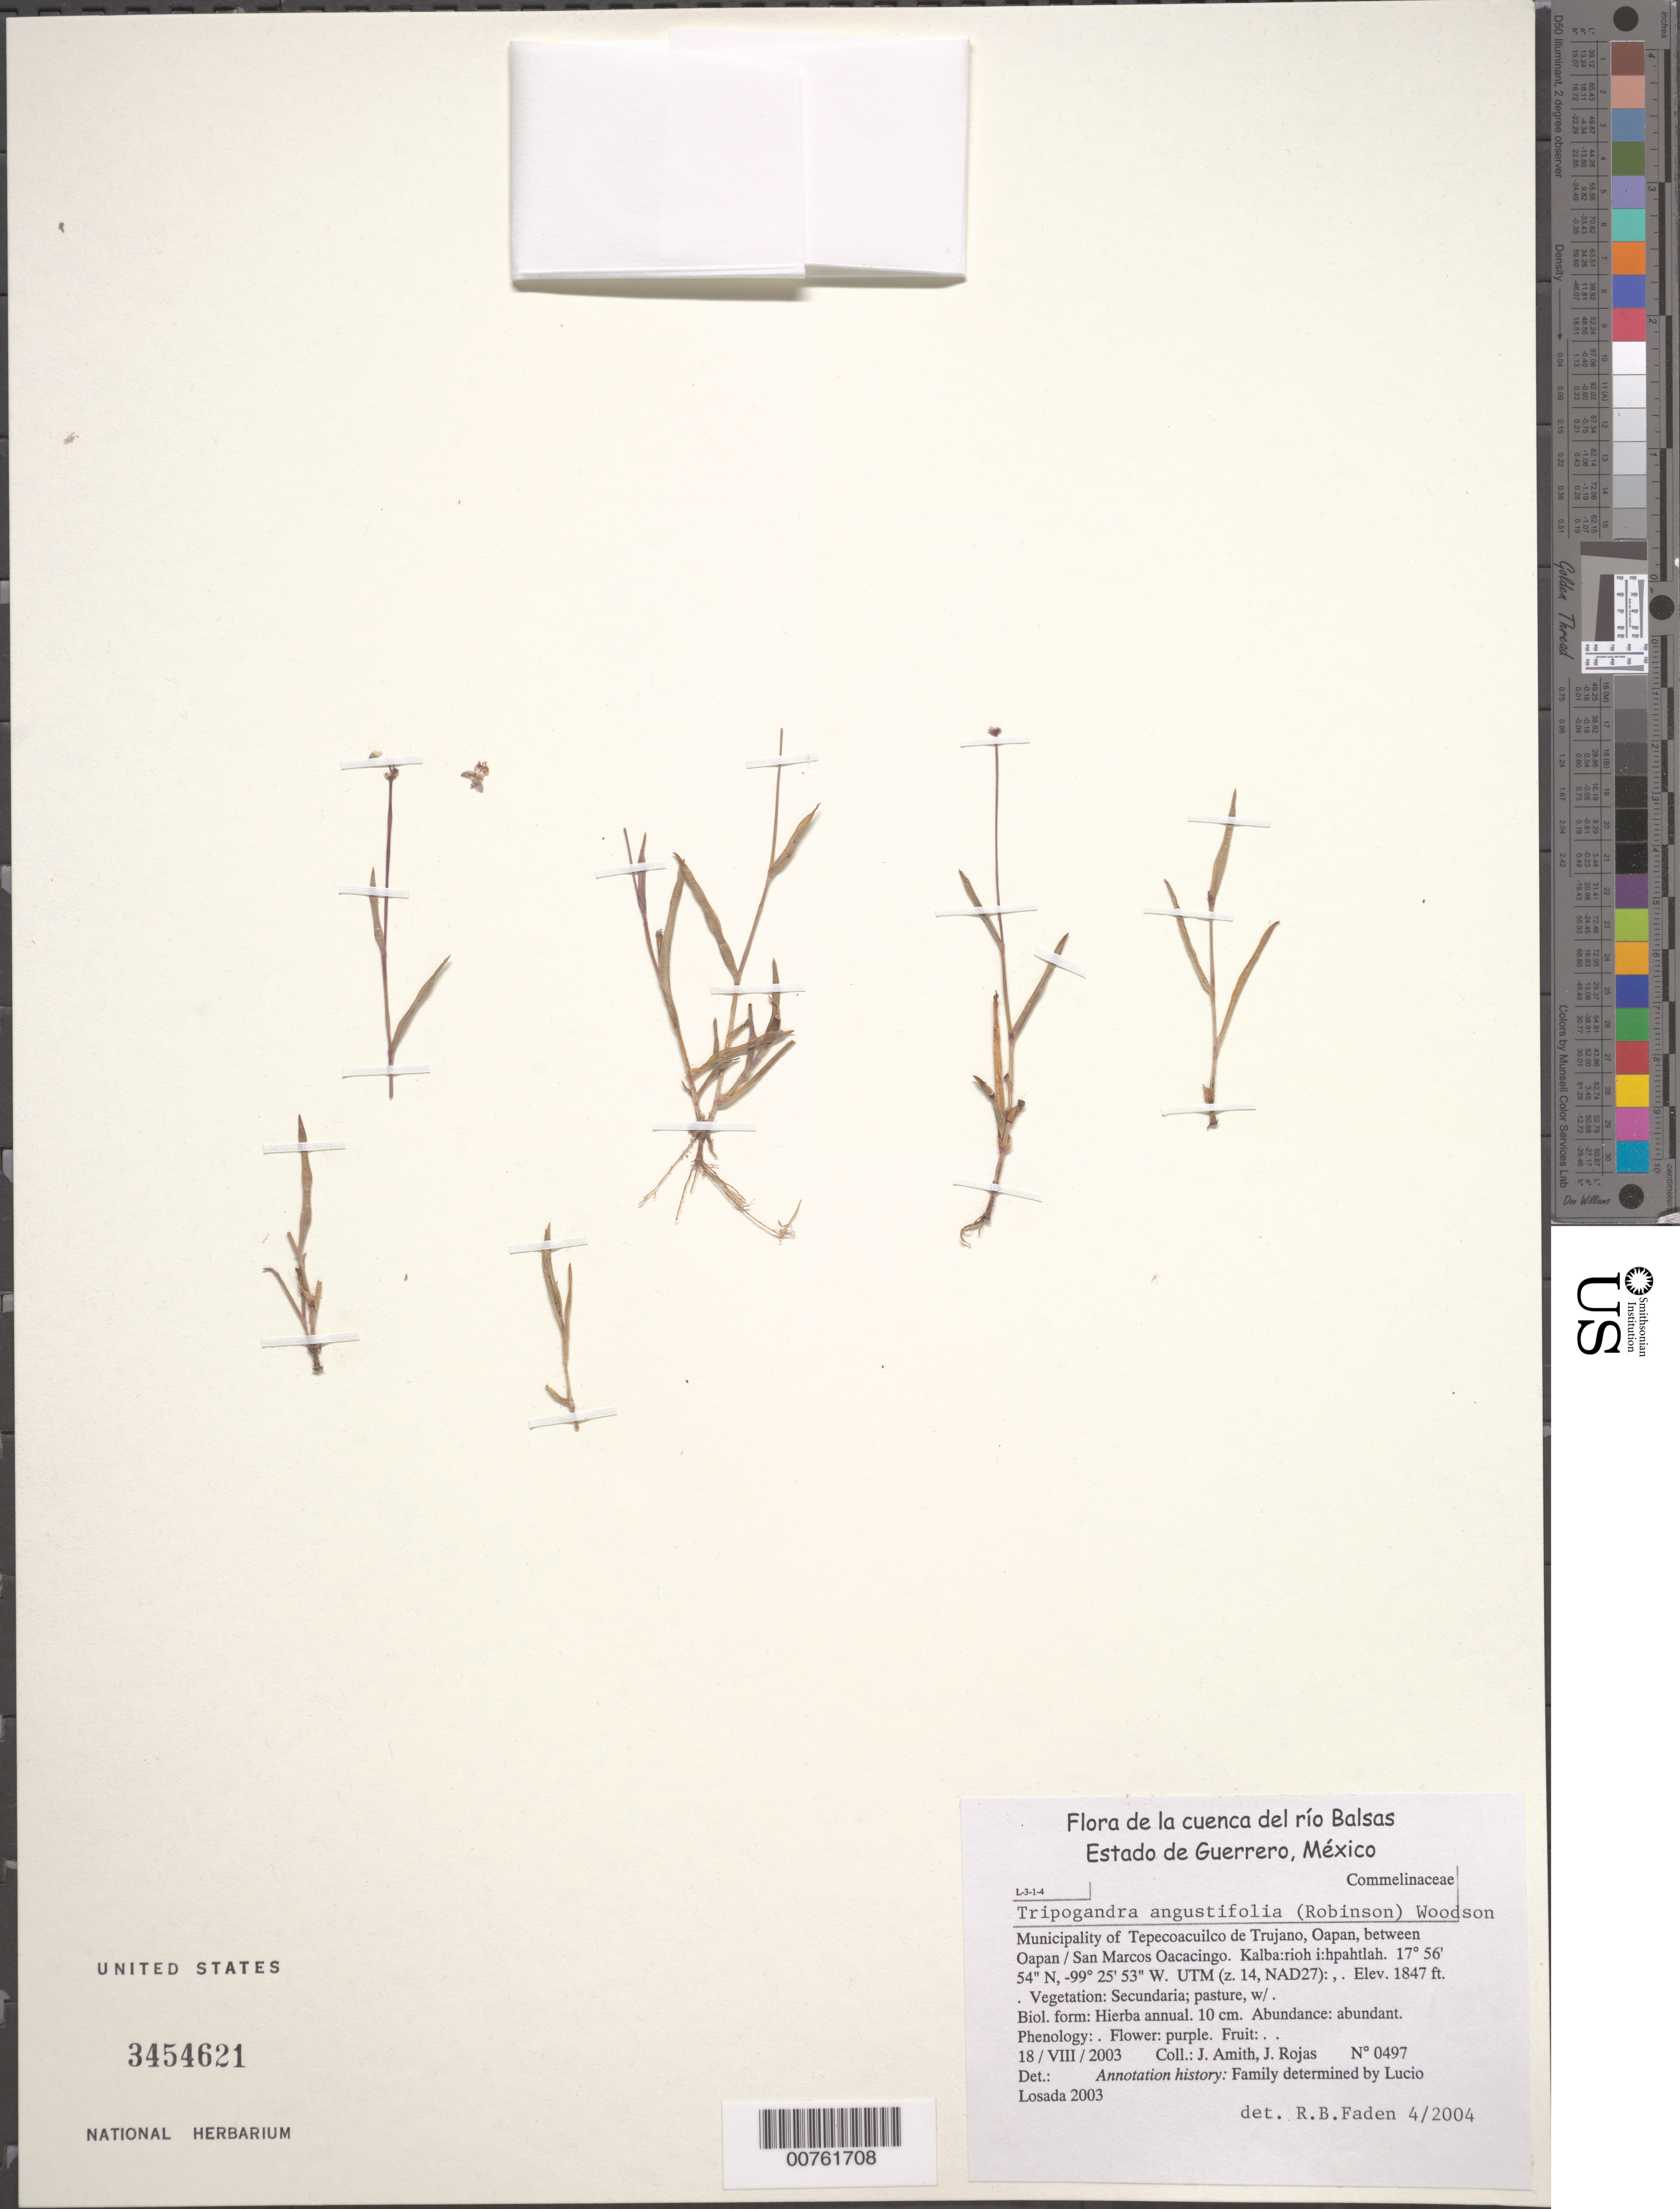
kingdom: Plantae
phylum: Tracheophyta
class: Liliopsida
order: Commelinales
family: Commelinaceae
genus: Tripogandra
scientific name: Tripogandra angustifolia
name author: (B.L. Rob.) Woodson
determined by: Faden, Robert B., (US), Smithsonian Institution - National Museum of Natural History (UNITED STATES)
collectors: J. D. Amith & J. Rojas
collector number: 0497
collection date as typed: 18 Aug 2003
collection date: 2003-08-18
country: Mexico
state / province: Guerrero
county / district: Tepecoacuilco De Trujano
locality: Oapan, between Oapan - San Marcos Oacacingo.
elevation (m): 563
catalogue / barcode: US 3454621